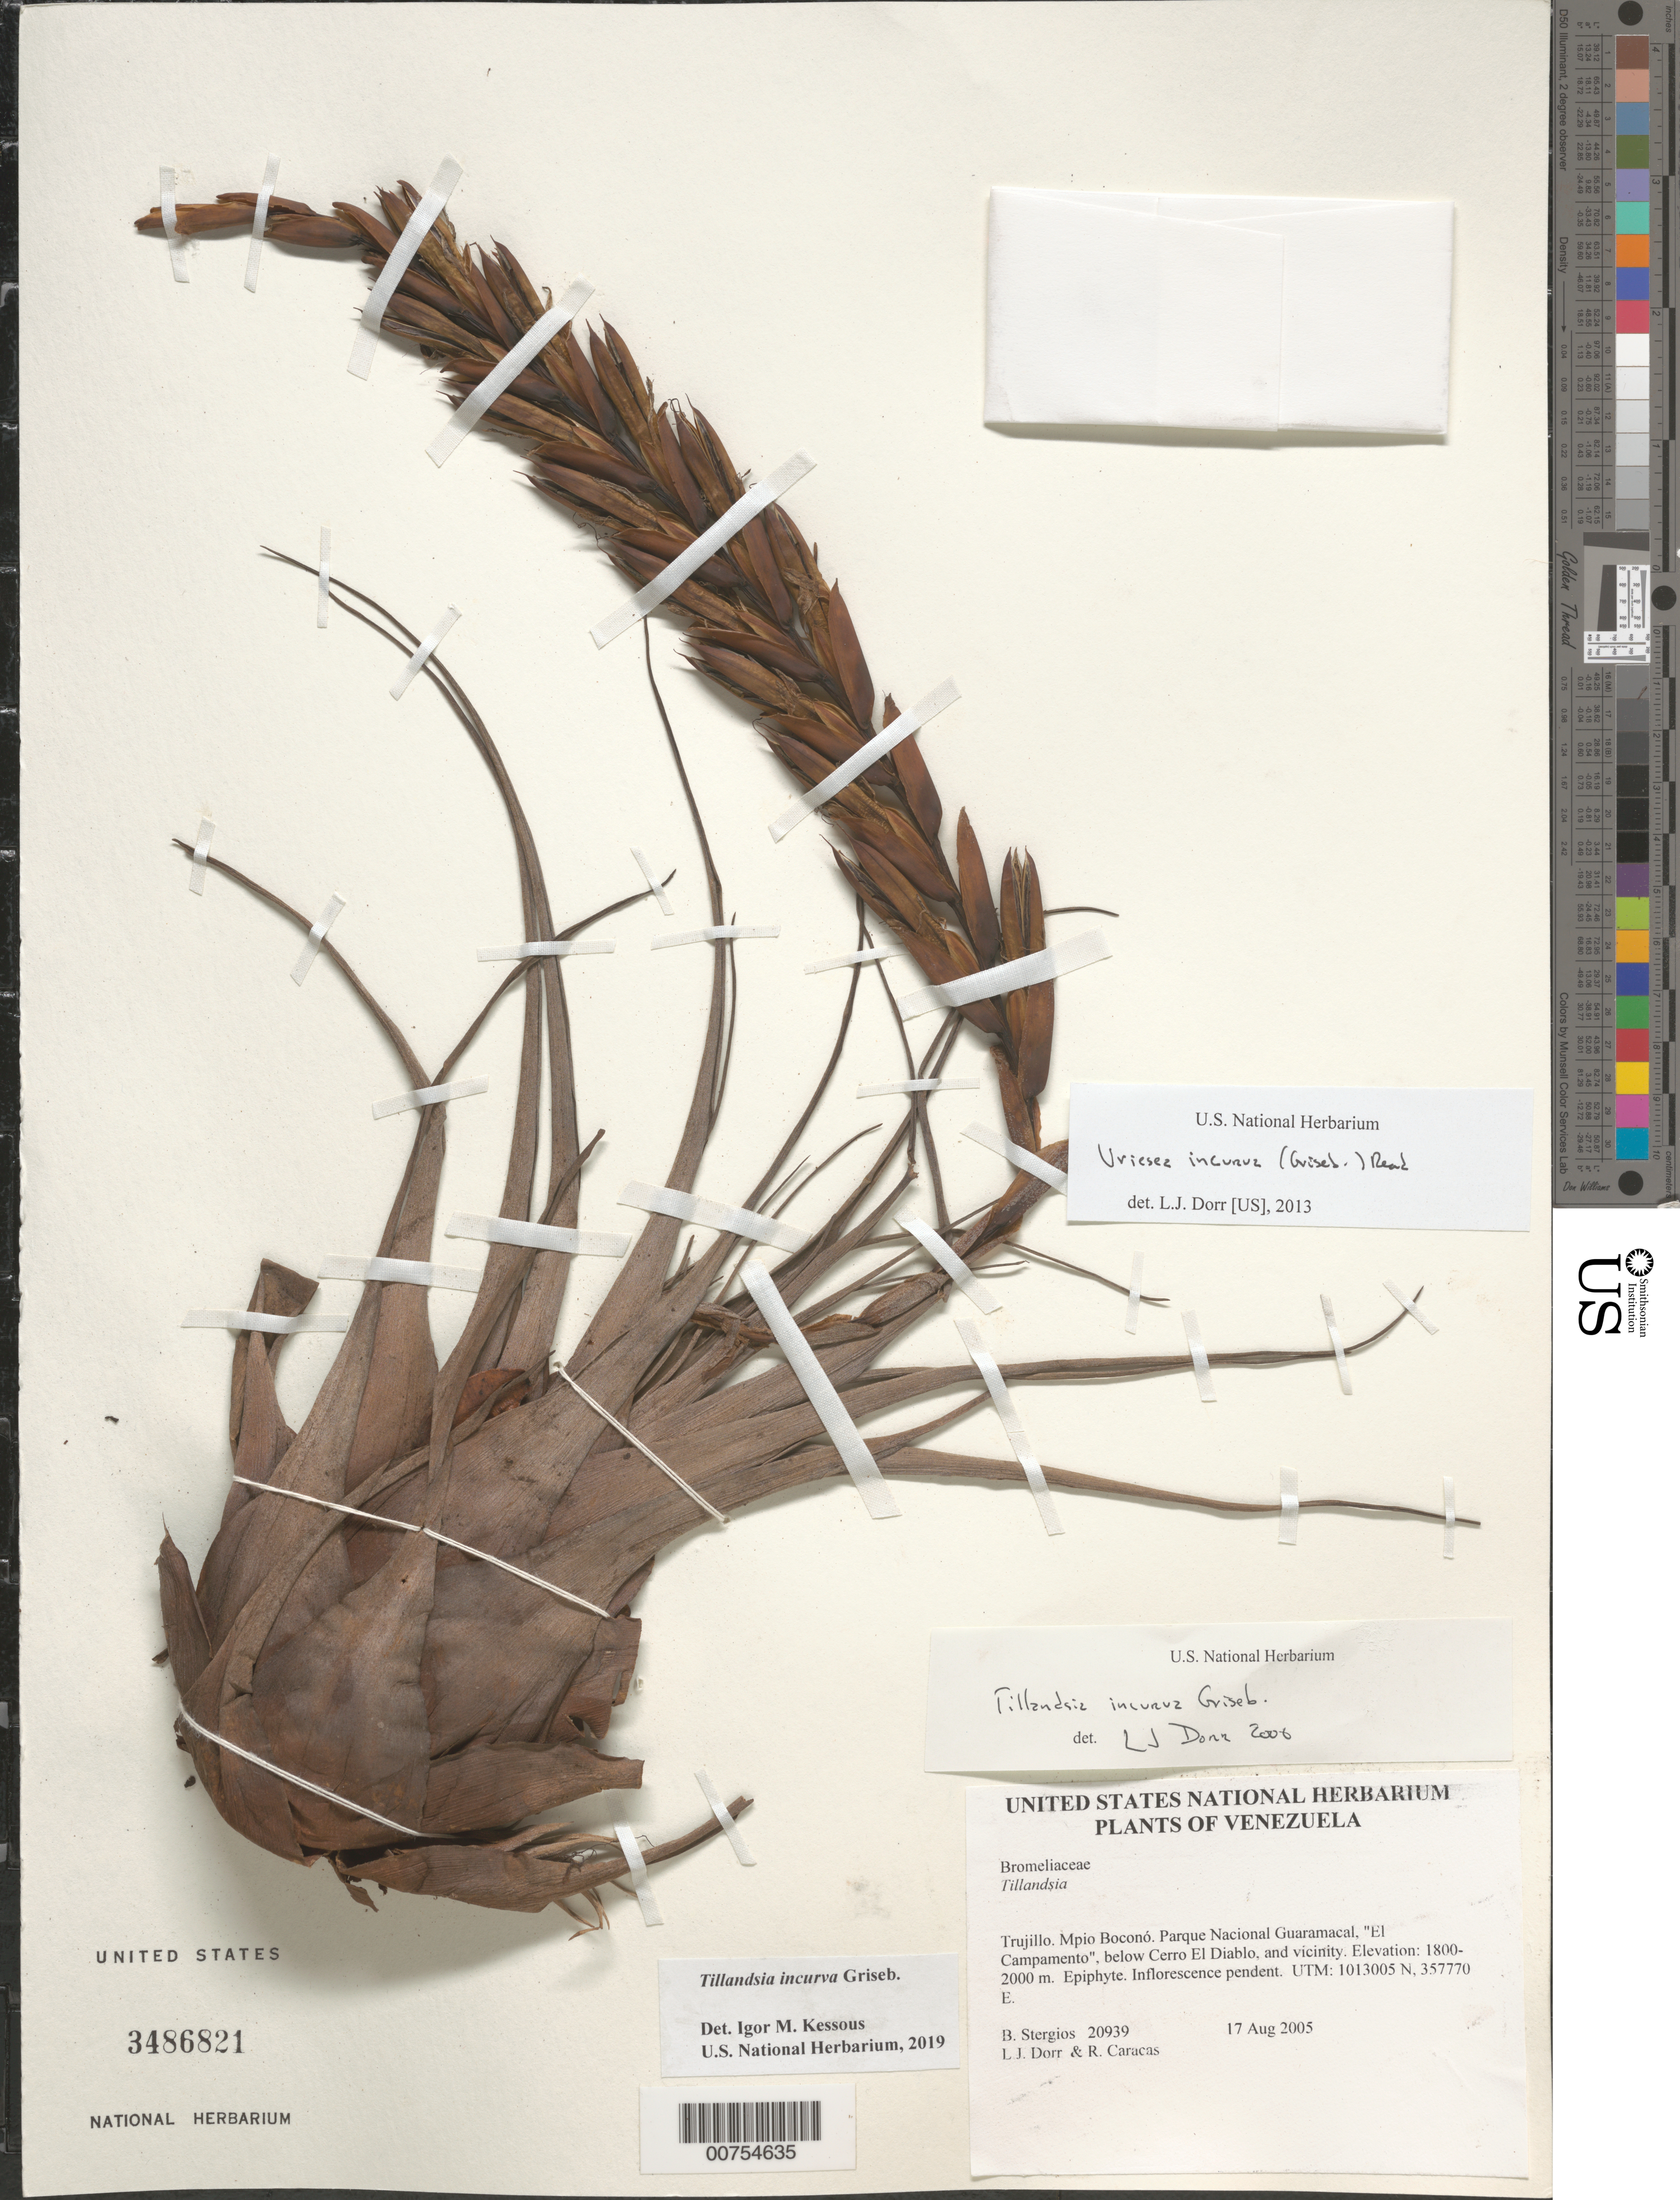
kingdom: Plantae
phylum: Tracheophyta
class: Liliopsida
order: Poales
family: Bromeliaceae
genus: Tillandsia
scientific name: Tillandsia incurva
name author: Griseb.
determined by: Kessous, Igor M.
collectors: B. G. Stergios, L. J. Dorr & R. Caracas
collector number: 20939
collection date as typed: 17 Aug 2005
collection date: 2005-08-17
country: Venezuela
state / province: Trujillo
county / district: Boconó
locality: Parque Nacional Guaramacal, "El Campamento", below Cerro El Diablo, and vicinity.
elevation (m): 1800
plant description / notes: PORT, US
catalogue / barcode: US 3486821